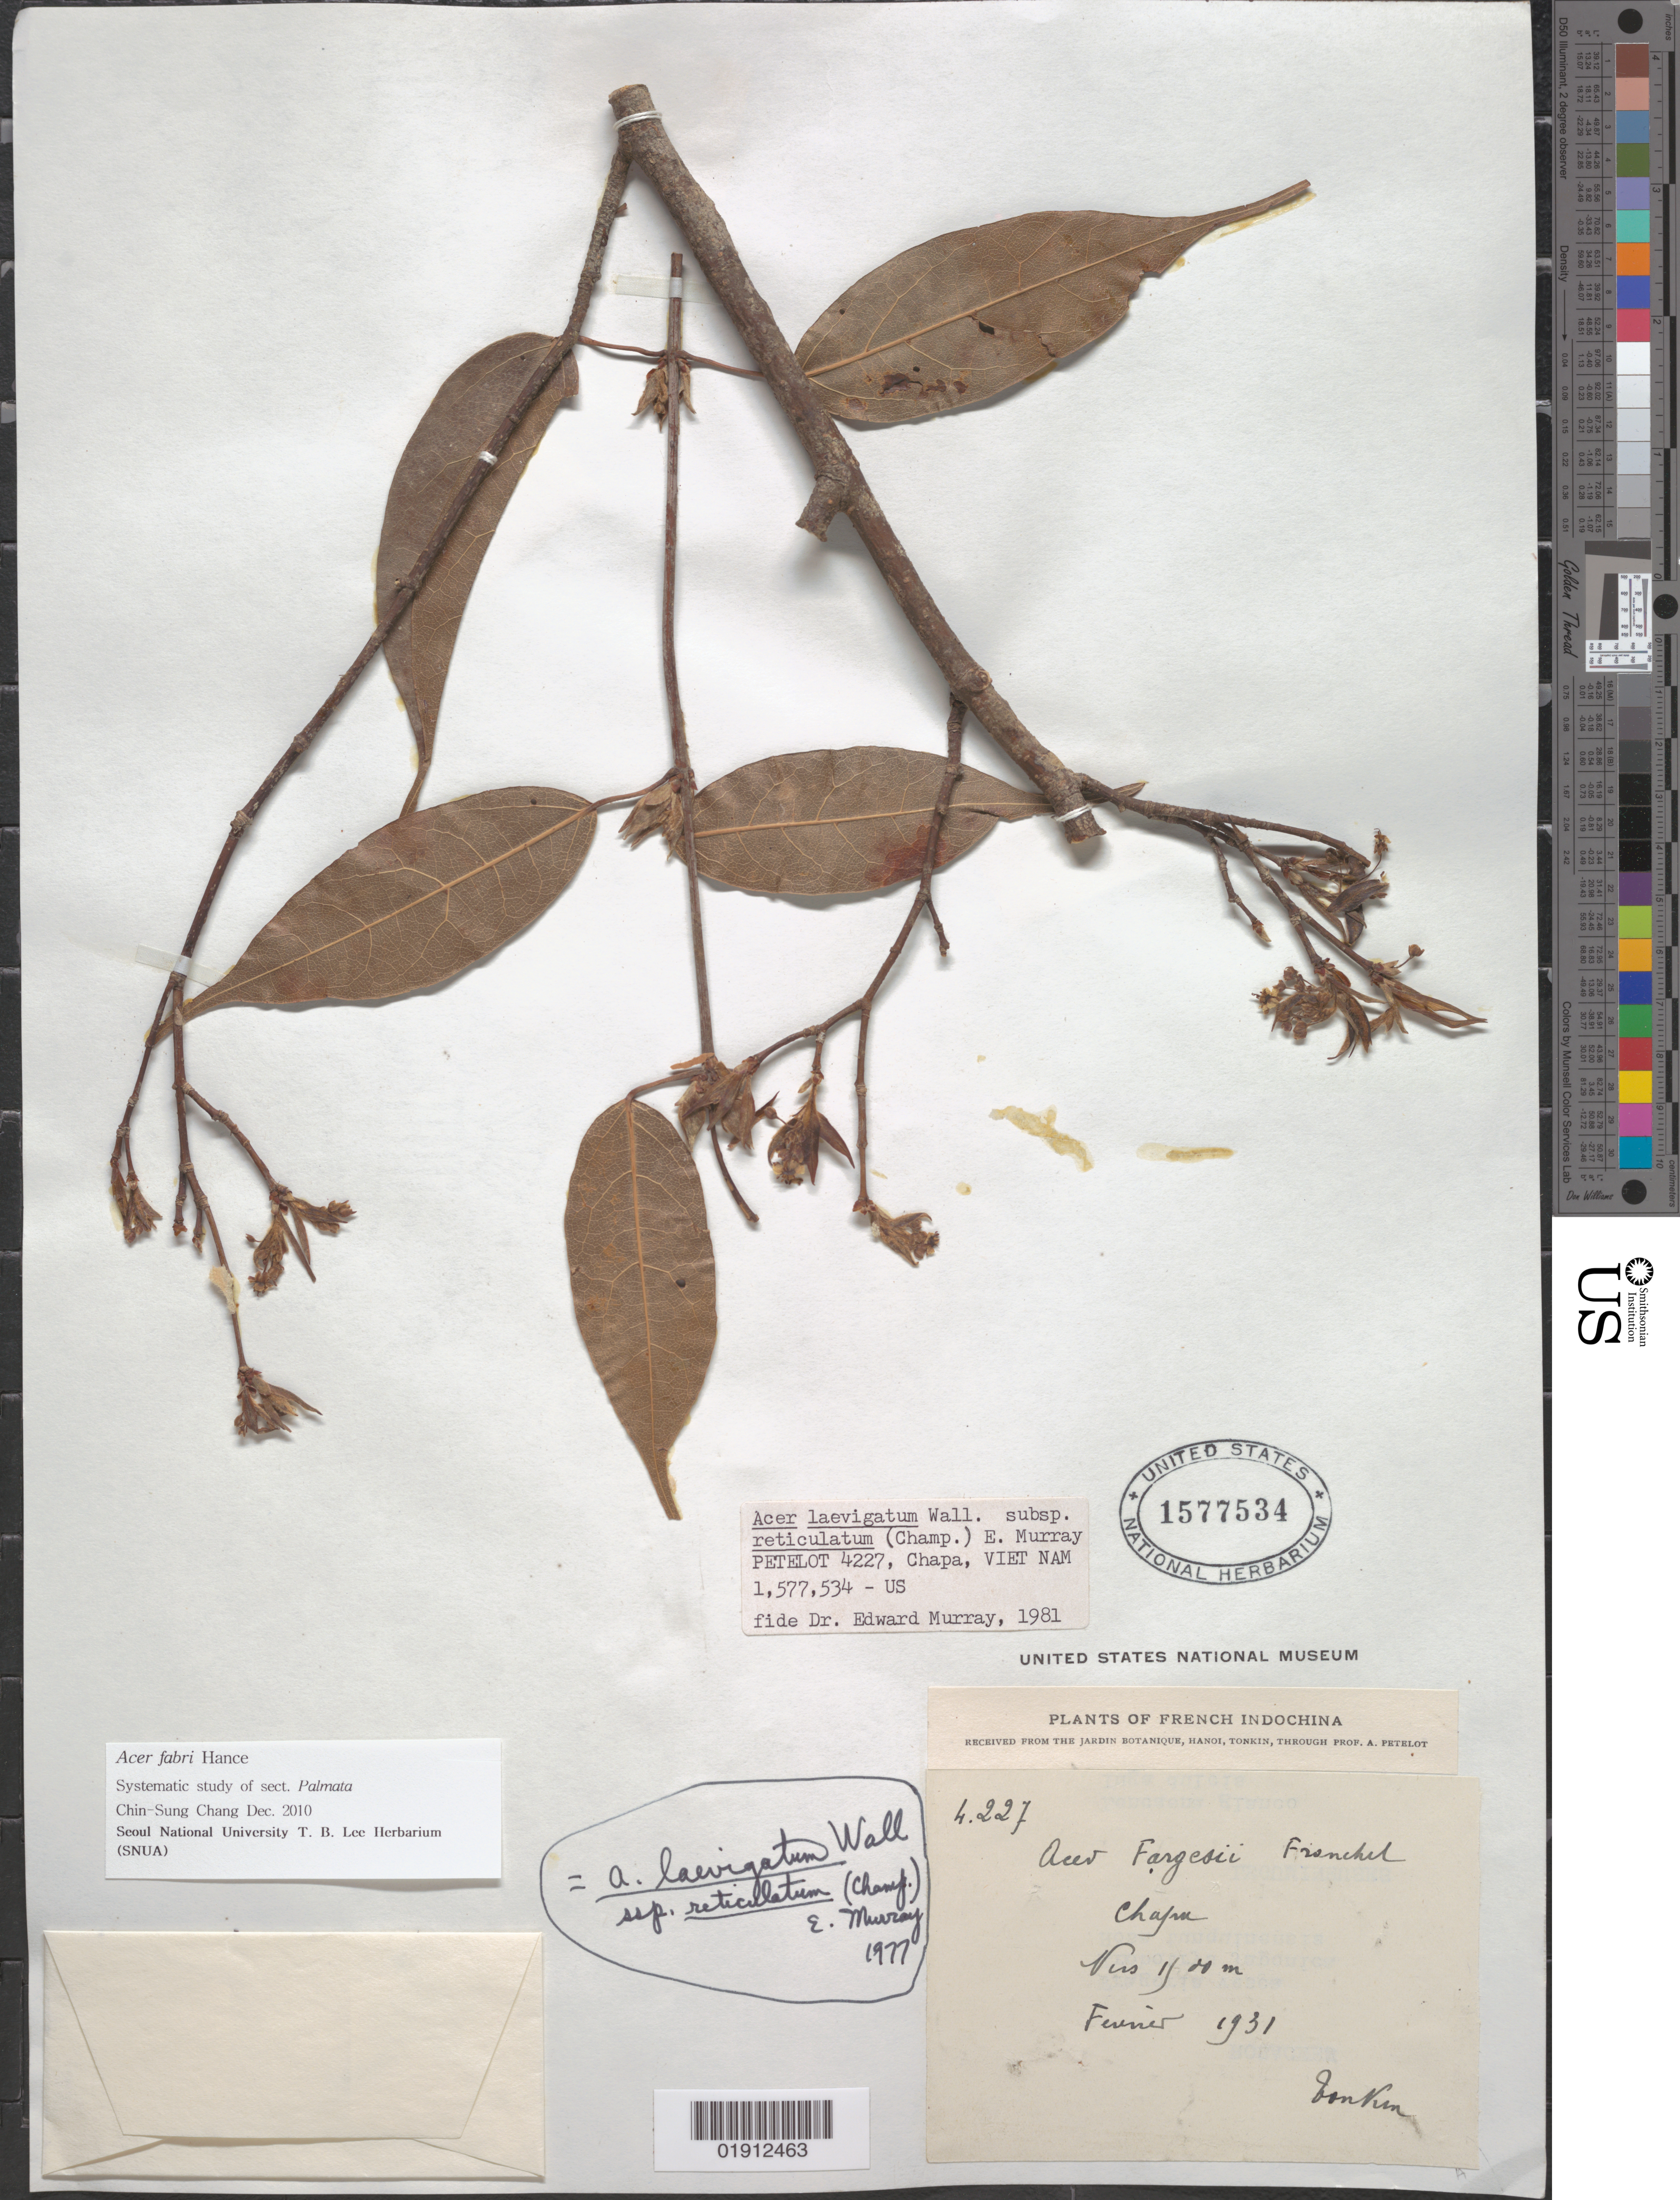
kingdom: Plantae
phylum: Tracheophyta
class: Magnoliopsida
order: Sapindales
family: Sapindaceae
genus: Acer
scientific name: Acer fabri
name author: Hance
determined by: Chang, C. S., (SNUA)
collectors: P. A. Pételot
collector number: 4227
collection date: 1931-02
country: Vietnam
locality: French Indochina, Chapa,Tonkin [?]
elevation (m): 1500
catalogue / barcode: US 1577534